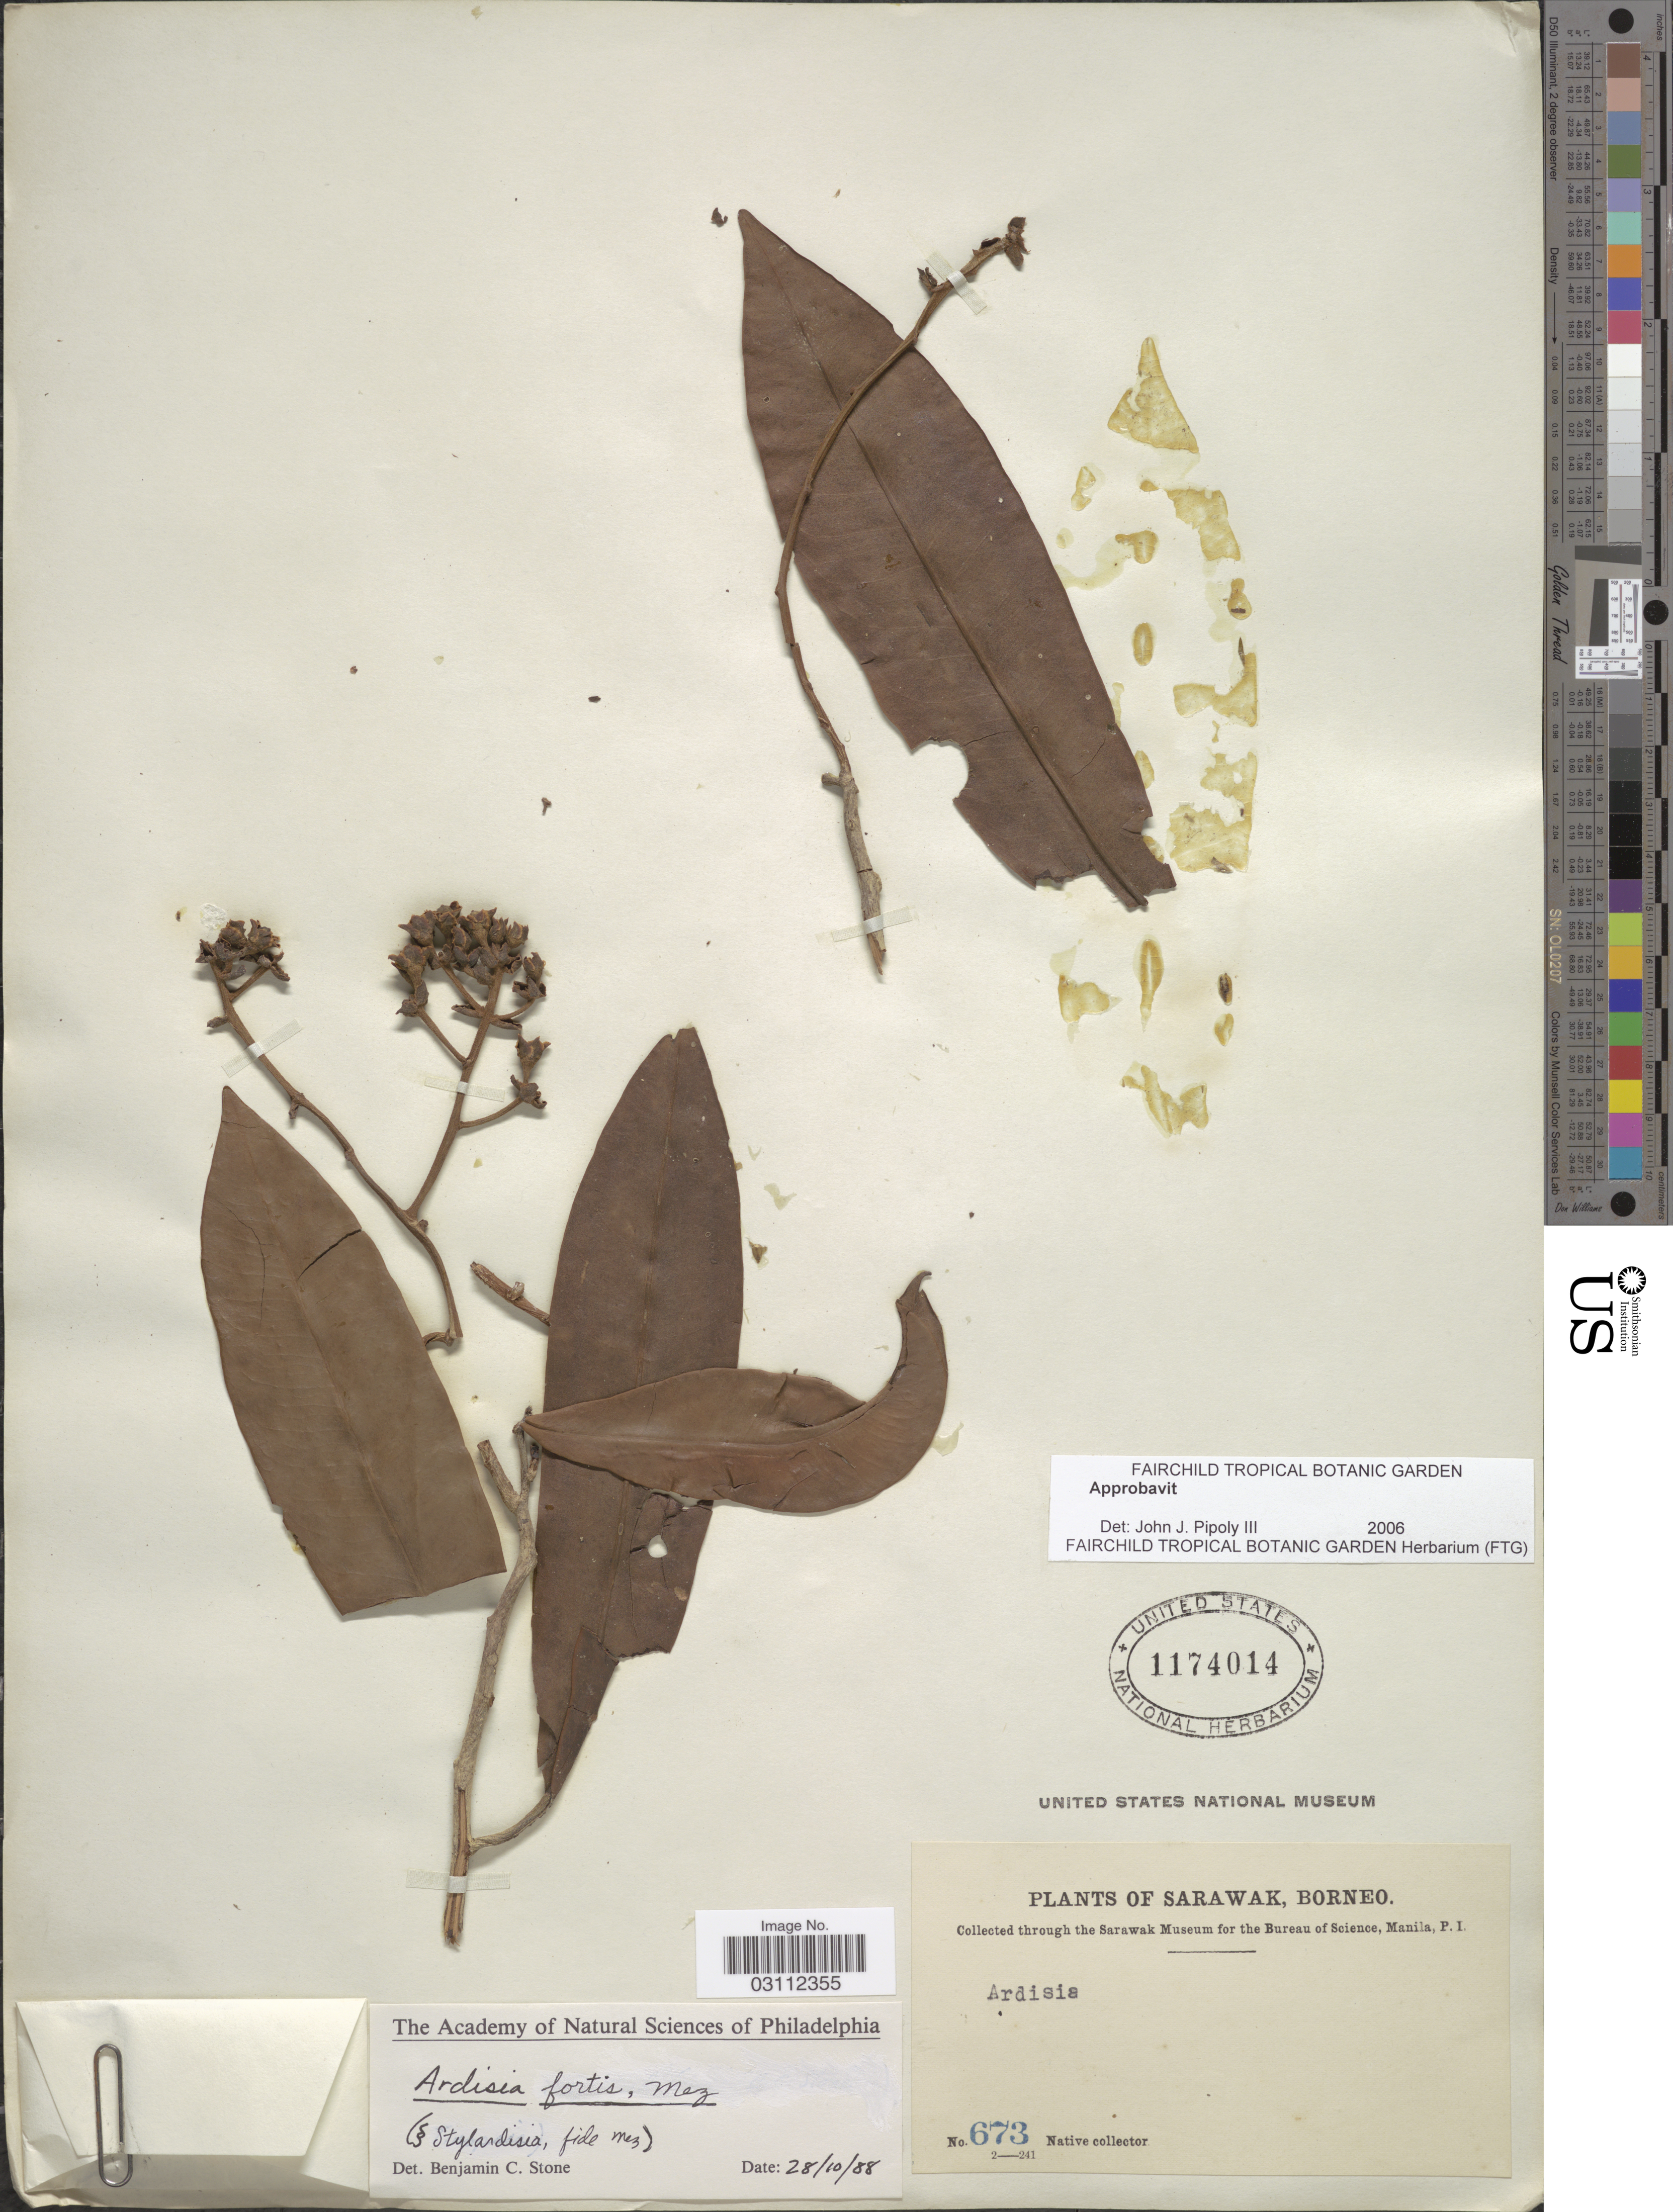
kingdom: Plantae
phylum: Tracheophyta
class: Magnoliopsida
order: Ericales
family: Primulaceae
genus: Ardisia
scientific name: Ardisia fortis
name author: Mez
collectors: Native collector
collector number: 673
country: Malaysia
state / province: Sarawak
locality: Borneo.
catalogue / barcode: US 1174014